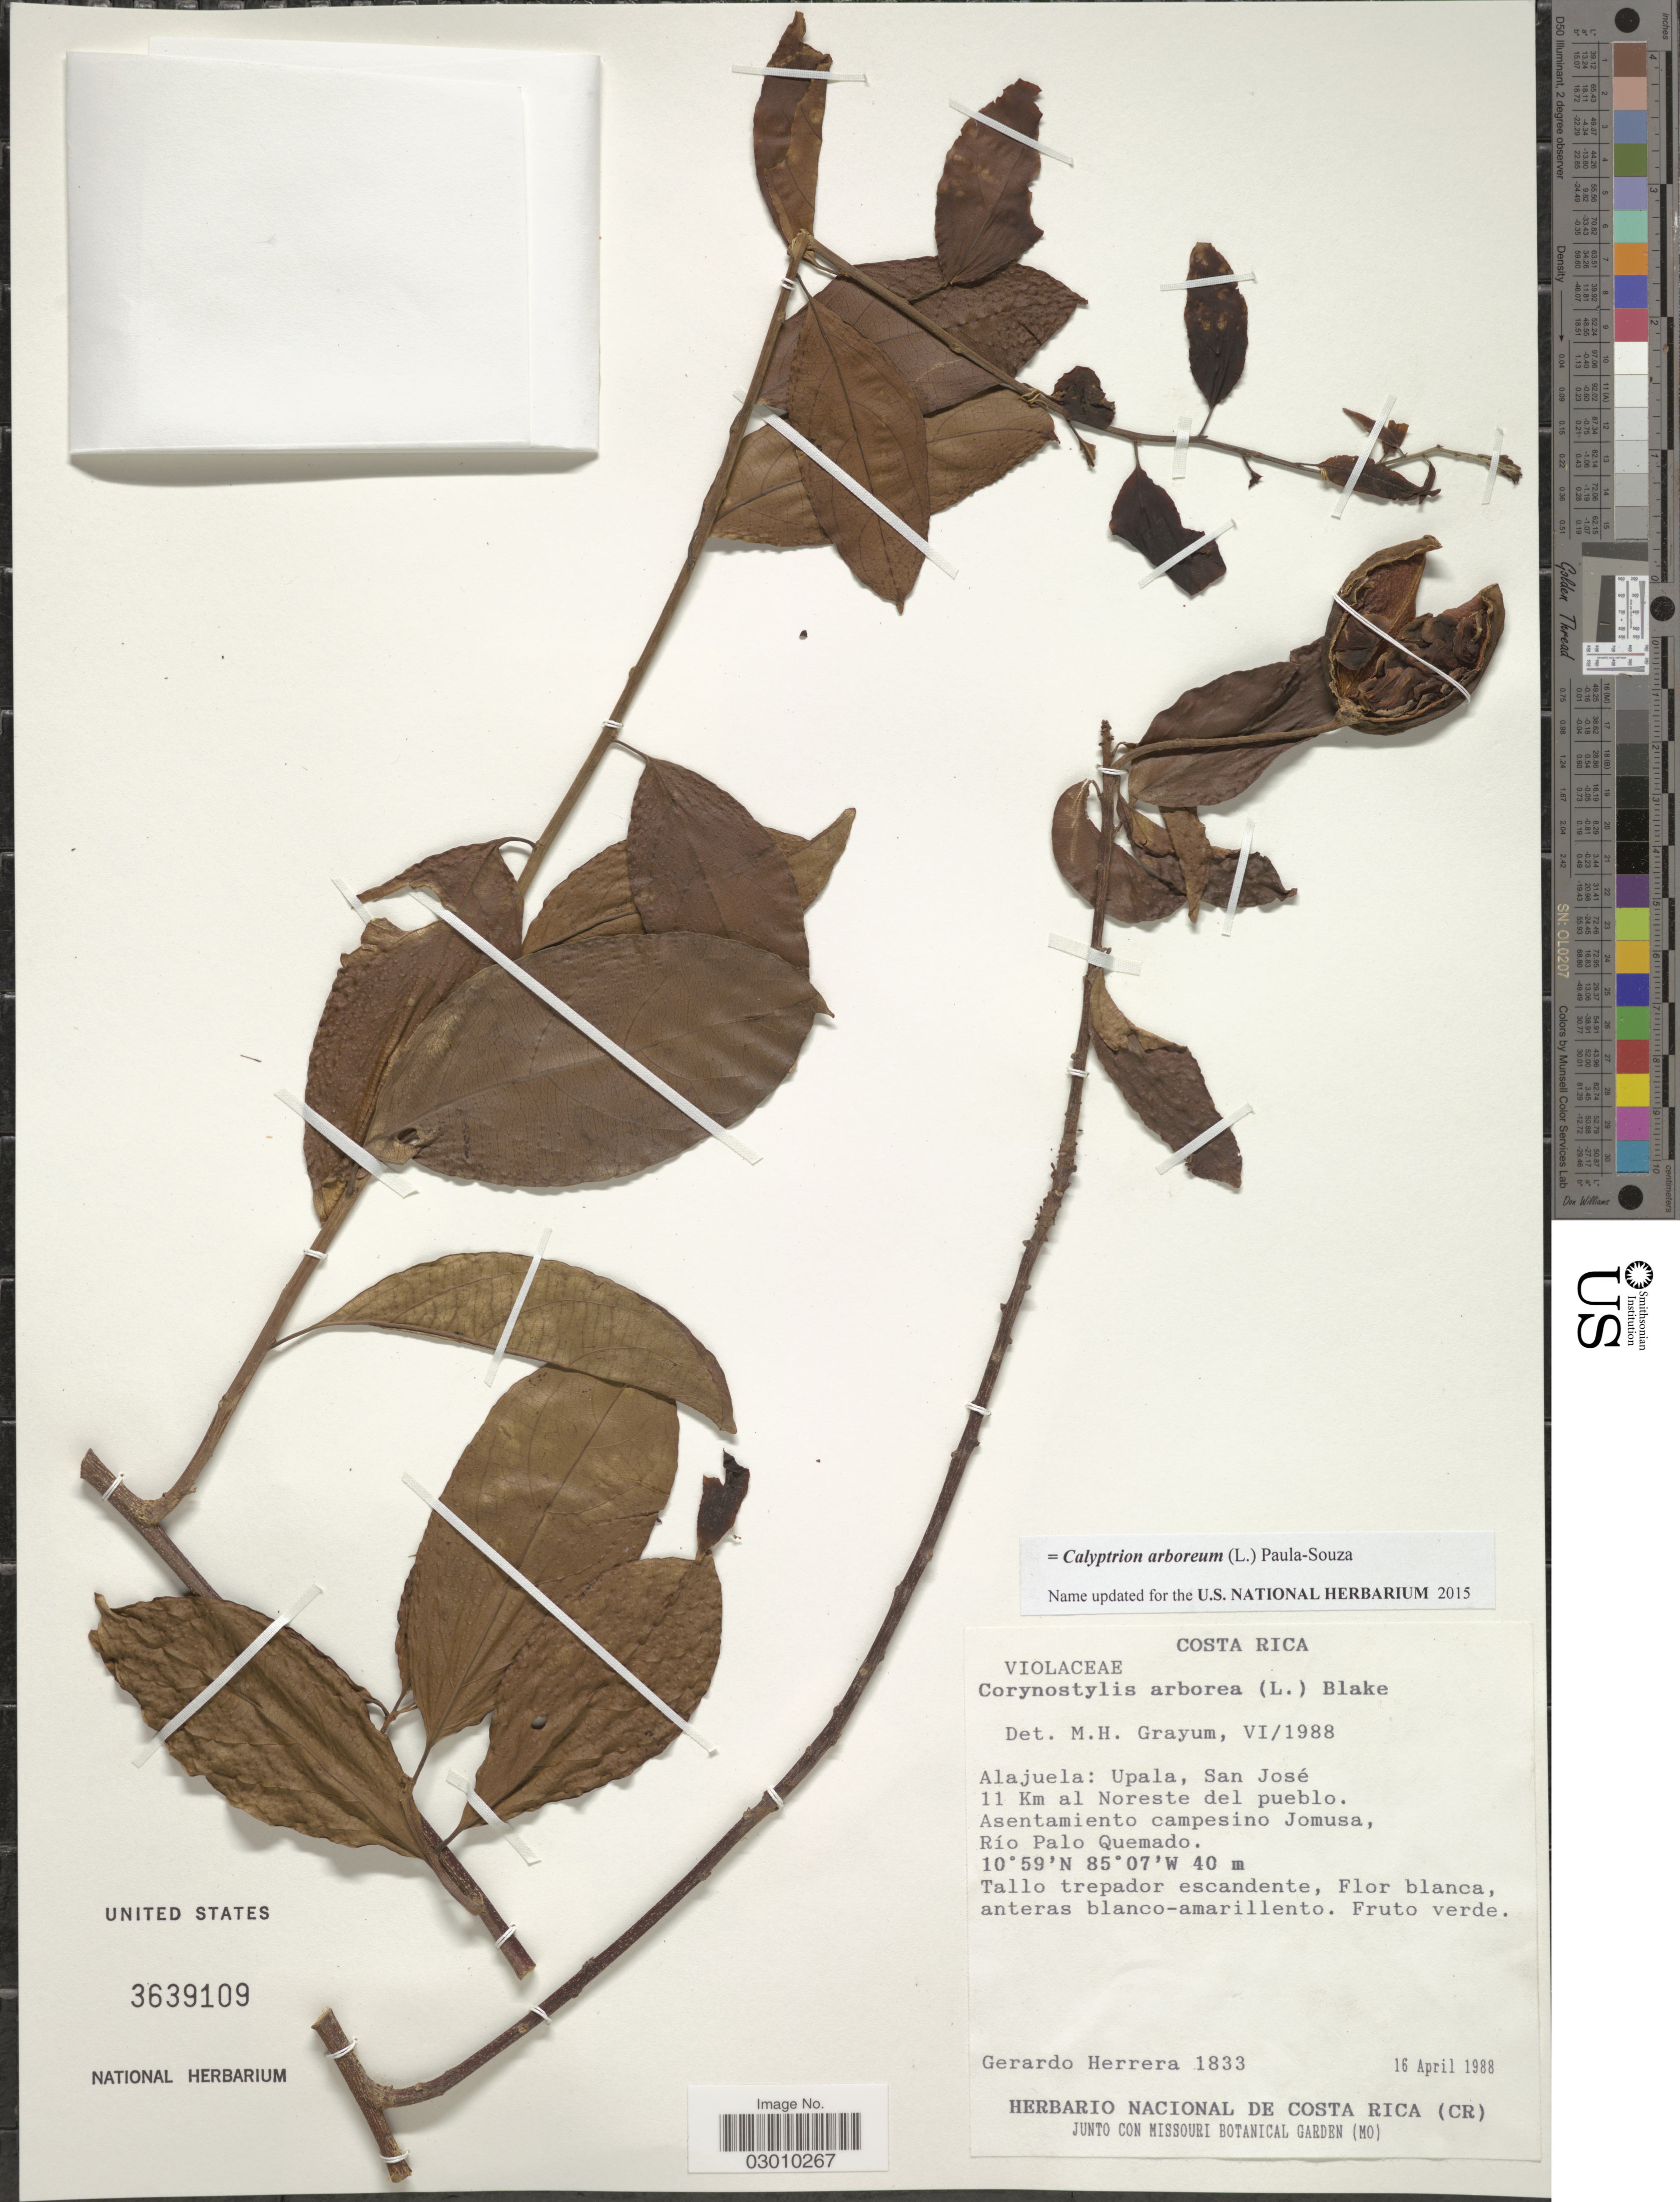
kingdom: Plantae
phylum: Tracheophyta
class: Magnoliopsida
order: Malpighiales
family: Violaceae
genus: Calyptrion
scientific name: Calyptrion sp.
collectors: G. Herrera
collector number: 1833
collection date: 1988-04-16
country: Costa Rica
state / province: Alajuela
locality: Uoala, San José 11 Km al Noreste del pueblo. Asentamiento campesino Jomusa, Río Palo Quemado.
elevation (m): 40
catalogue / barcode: US 3639109